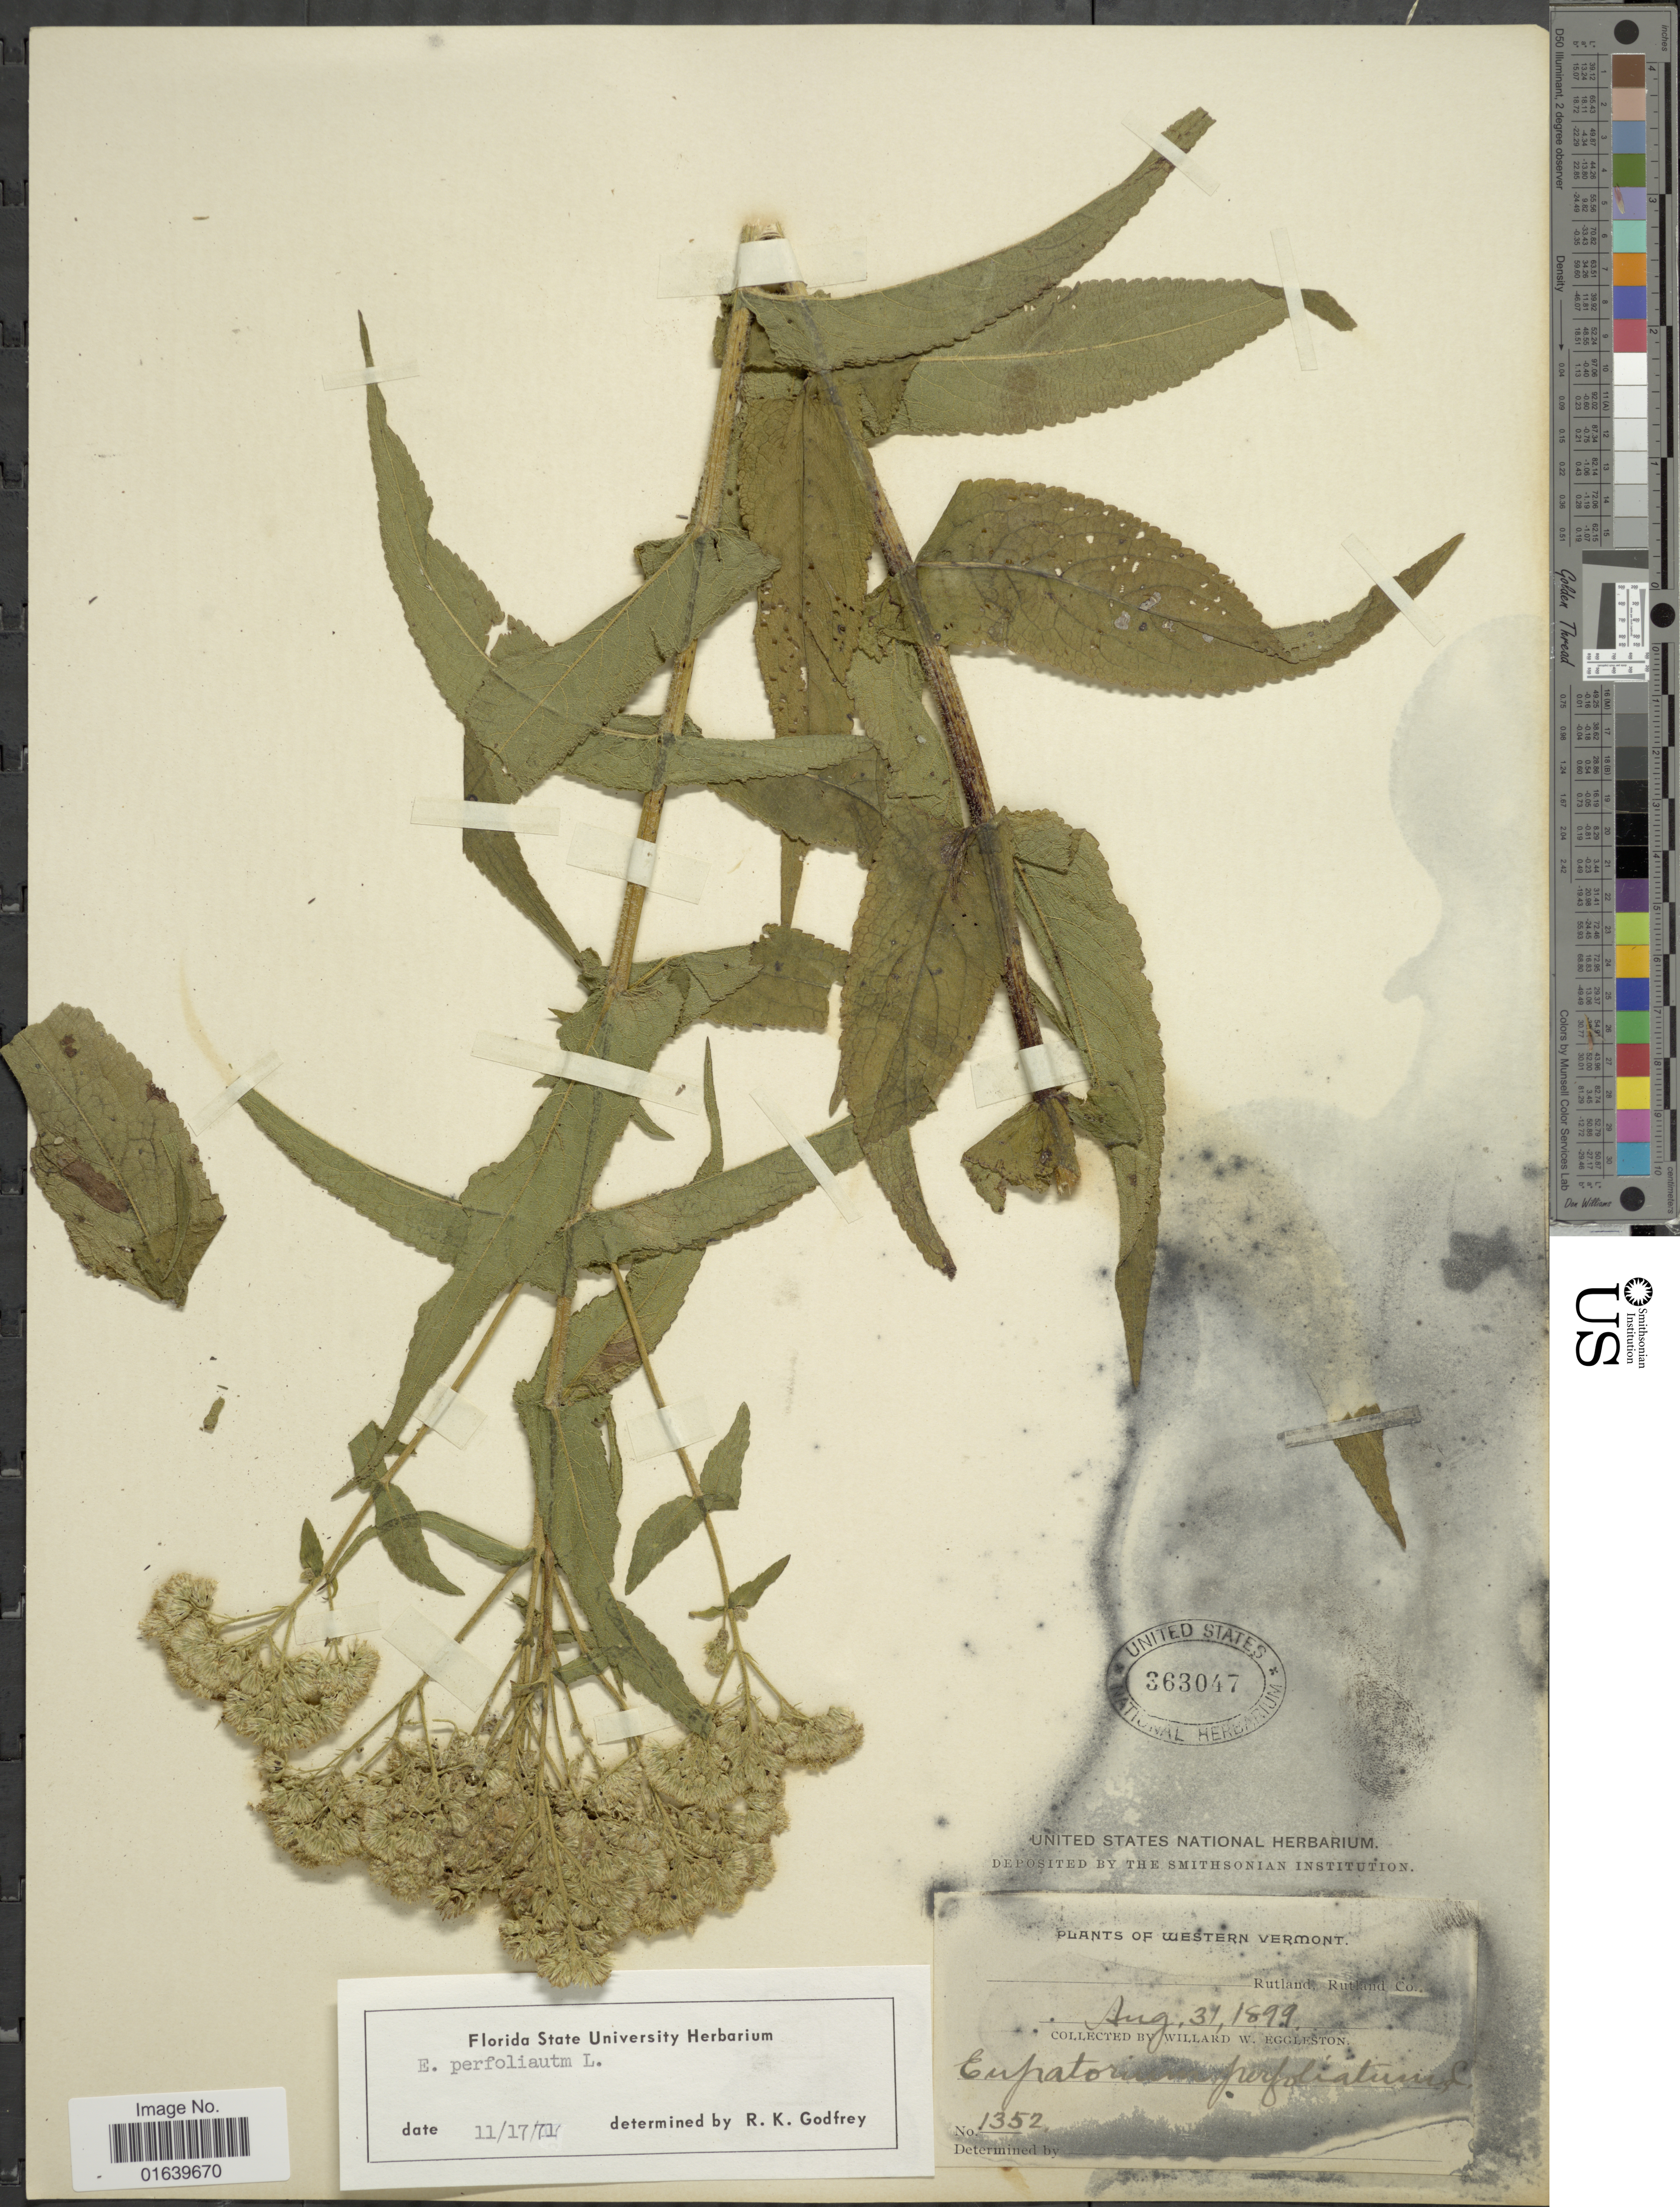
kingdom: Plantae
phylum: Tracheophyta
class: Magnoliopsida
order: Asterales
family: Asteraceae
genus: Eupatorium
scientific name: Eupatorium perfoliatum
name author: L.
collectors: W. W. Eggleston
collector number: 1352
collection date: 1899-08-31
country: United States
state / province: Vermont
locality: Western Vermont,Rutland, Rutland Co.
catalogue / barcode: US 363047